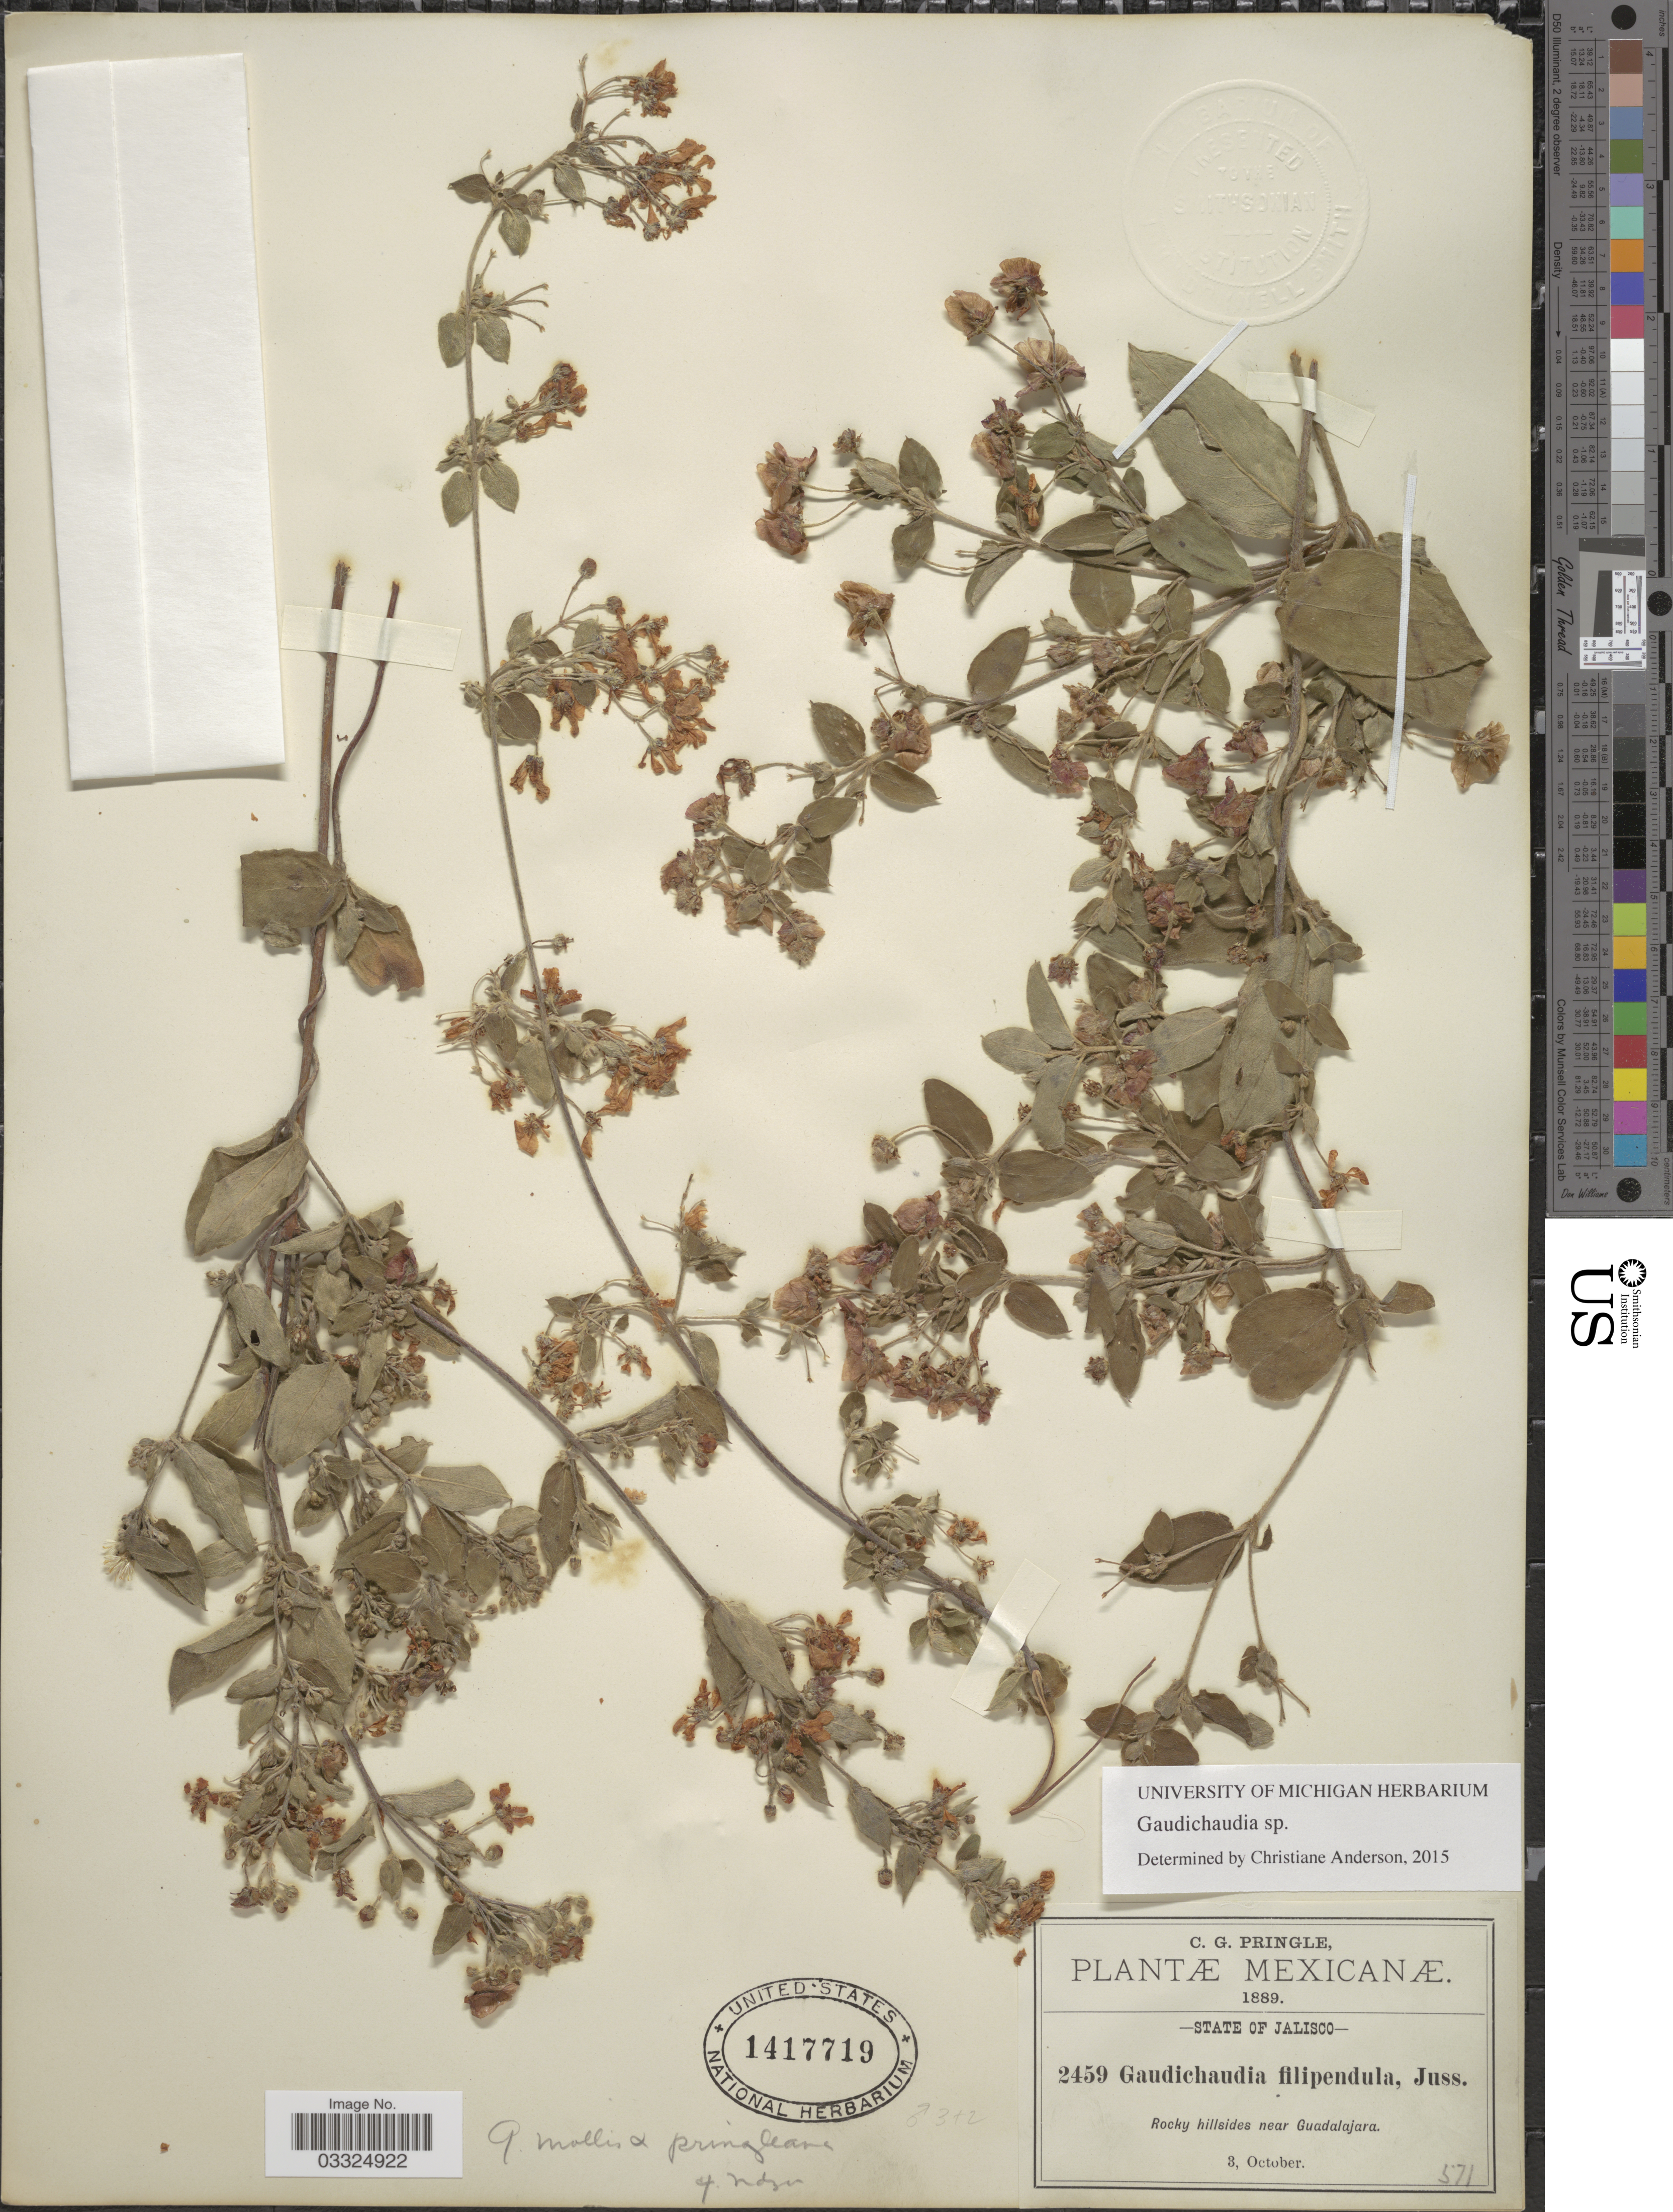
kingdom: Plantae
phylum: Tracheophyta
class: Magnoliopsida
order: Malpighiales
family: Malpighiaceae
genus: Gaudichaudia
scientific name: Gaudichaudia sp.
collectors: C. G. Pringle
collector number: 2459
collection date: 1889-10-03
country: Mexico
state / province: Jalisco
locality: Rocky hillsides near Guadalajara.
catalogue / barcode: US 1417719